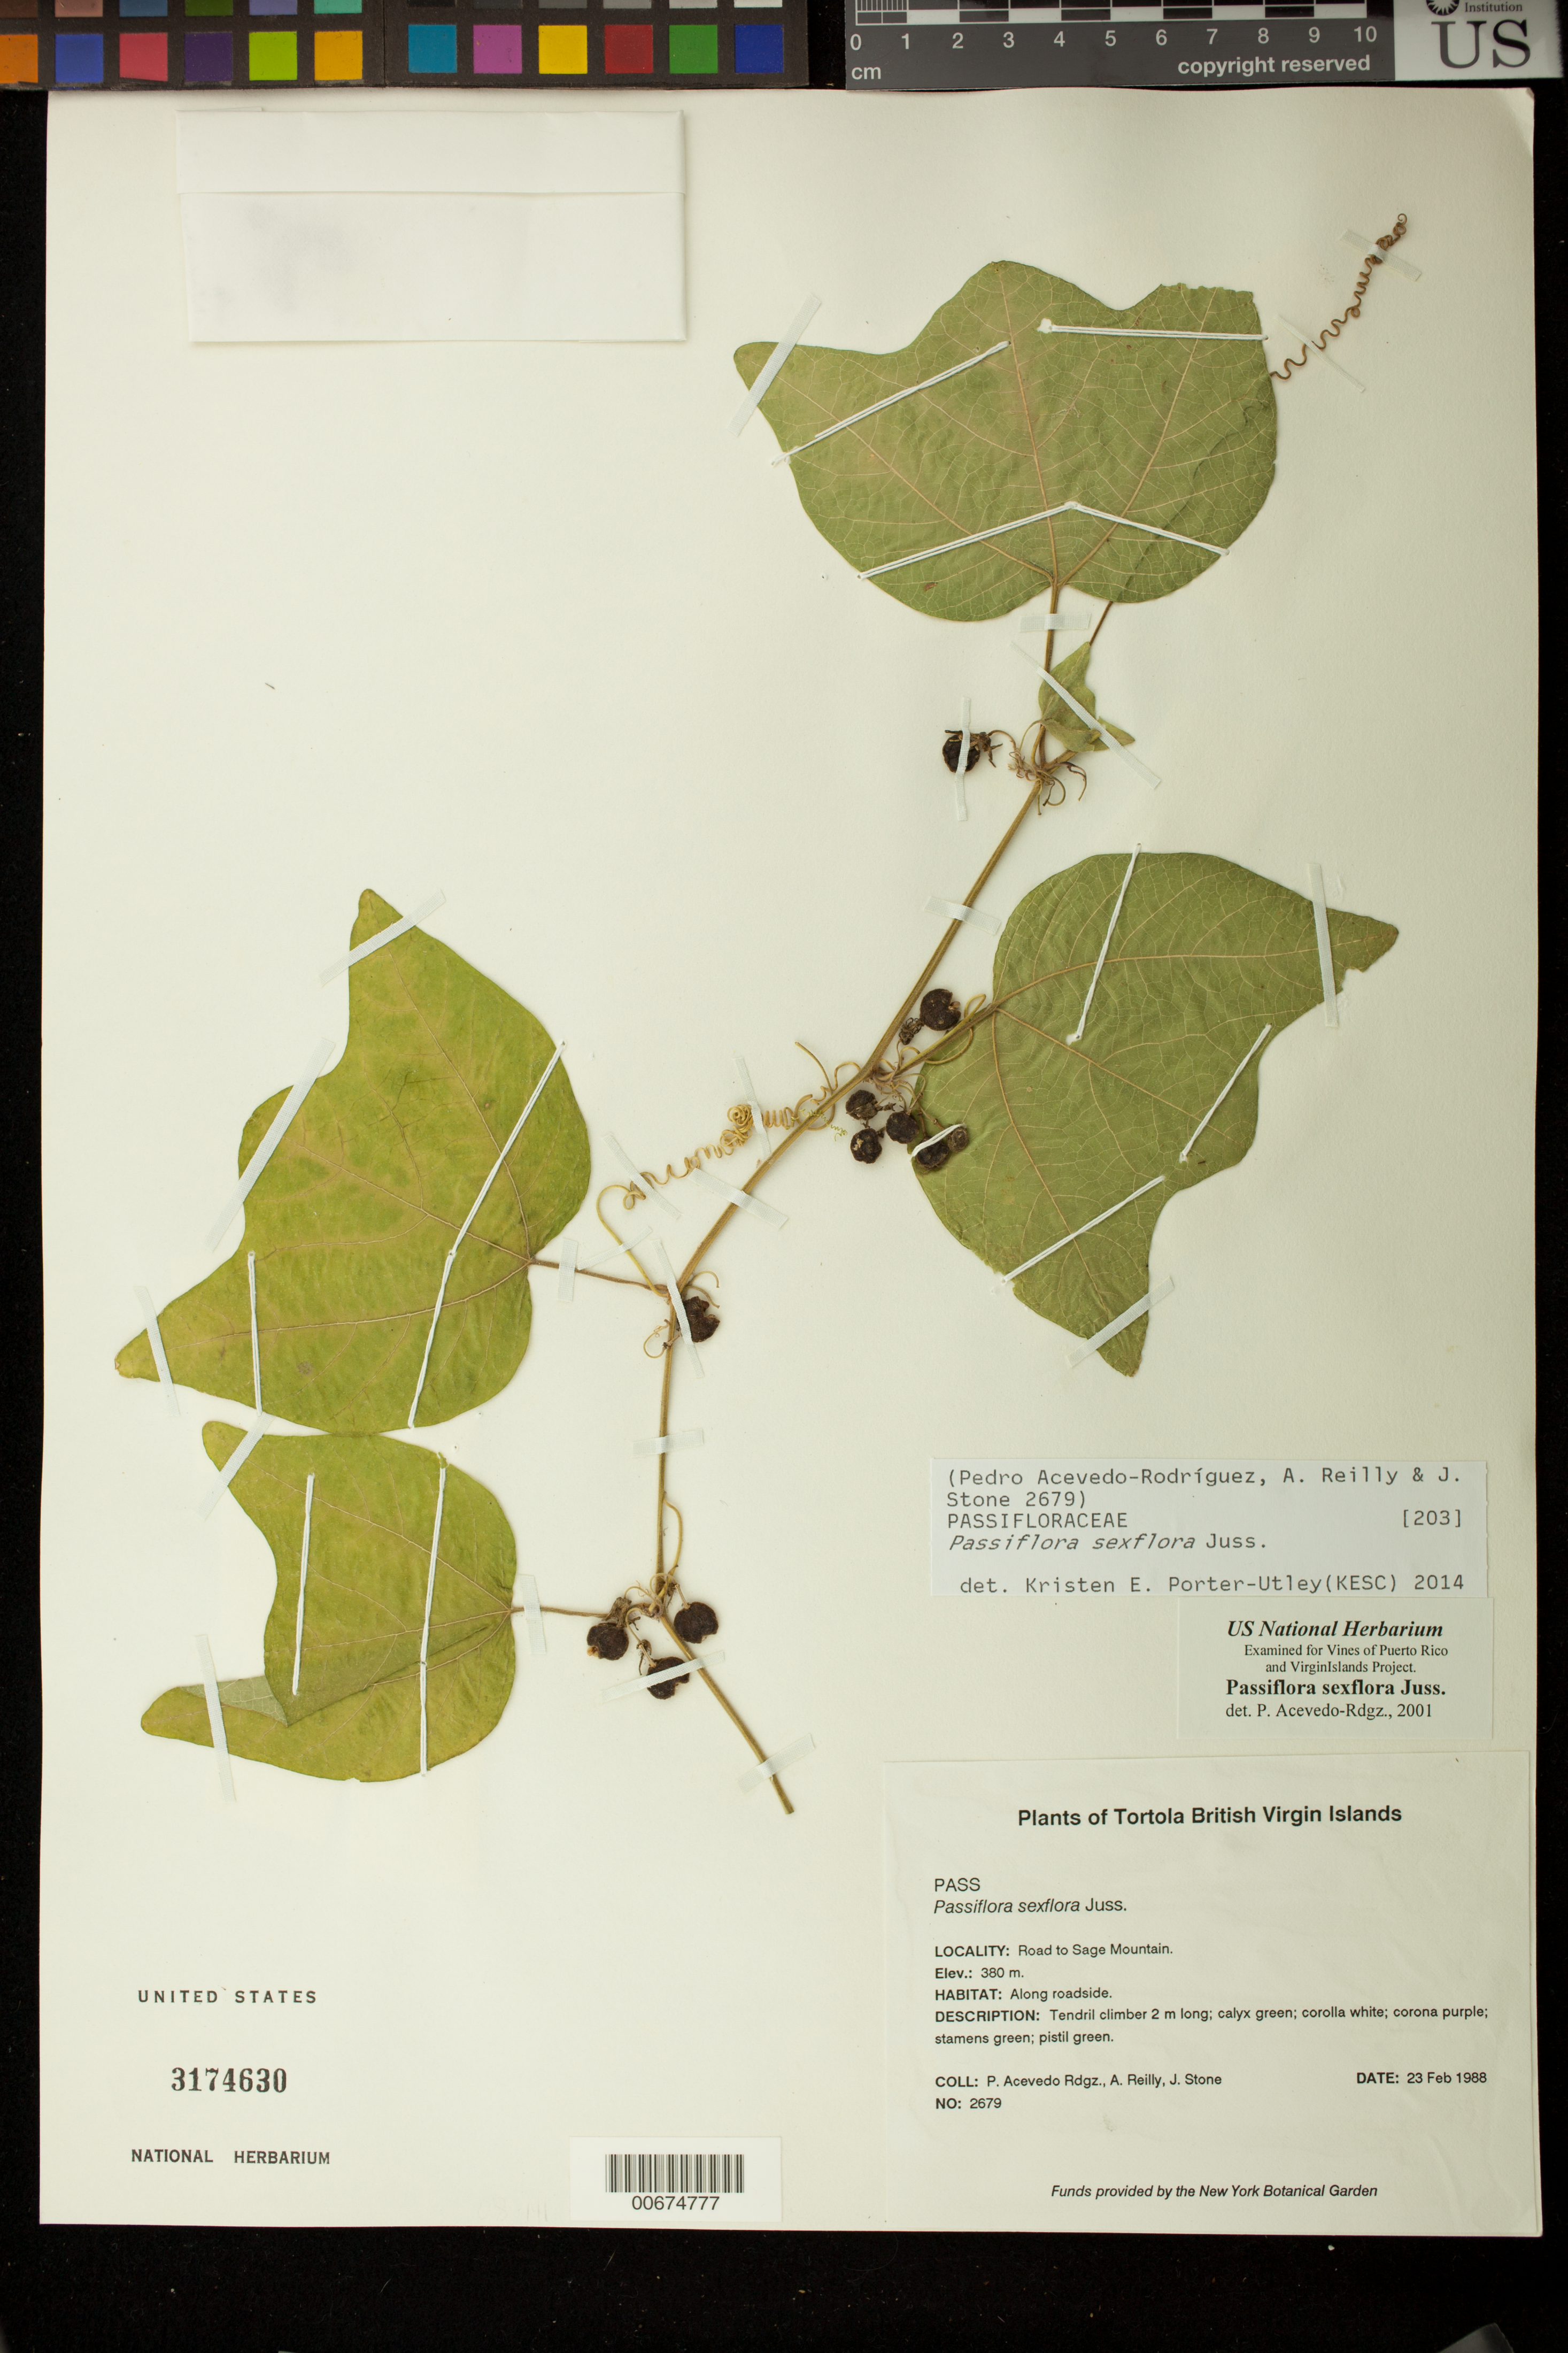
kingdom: Plantae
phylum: Tracheophyta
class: Magnoliopsida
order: Malpighiales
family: Passifloraceae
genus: Passiflora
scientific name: Passiflora sexflora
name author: Juss.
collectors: P. Acevedo-Rodr., A. Reilly & J. Stone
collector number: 2679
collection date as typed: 23 Feb 1988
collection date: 1988-02-23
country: British Virgin Islands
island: Tortola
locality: Road to Sage Mountain, Tortola, BVI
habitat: Open, disturbed, windswept ridgeline.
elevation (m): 420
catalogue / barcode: US 3174630